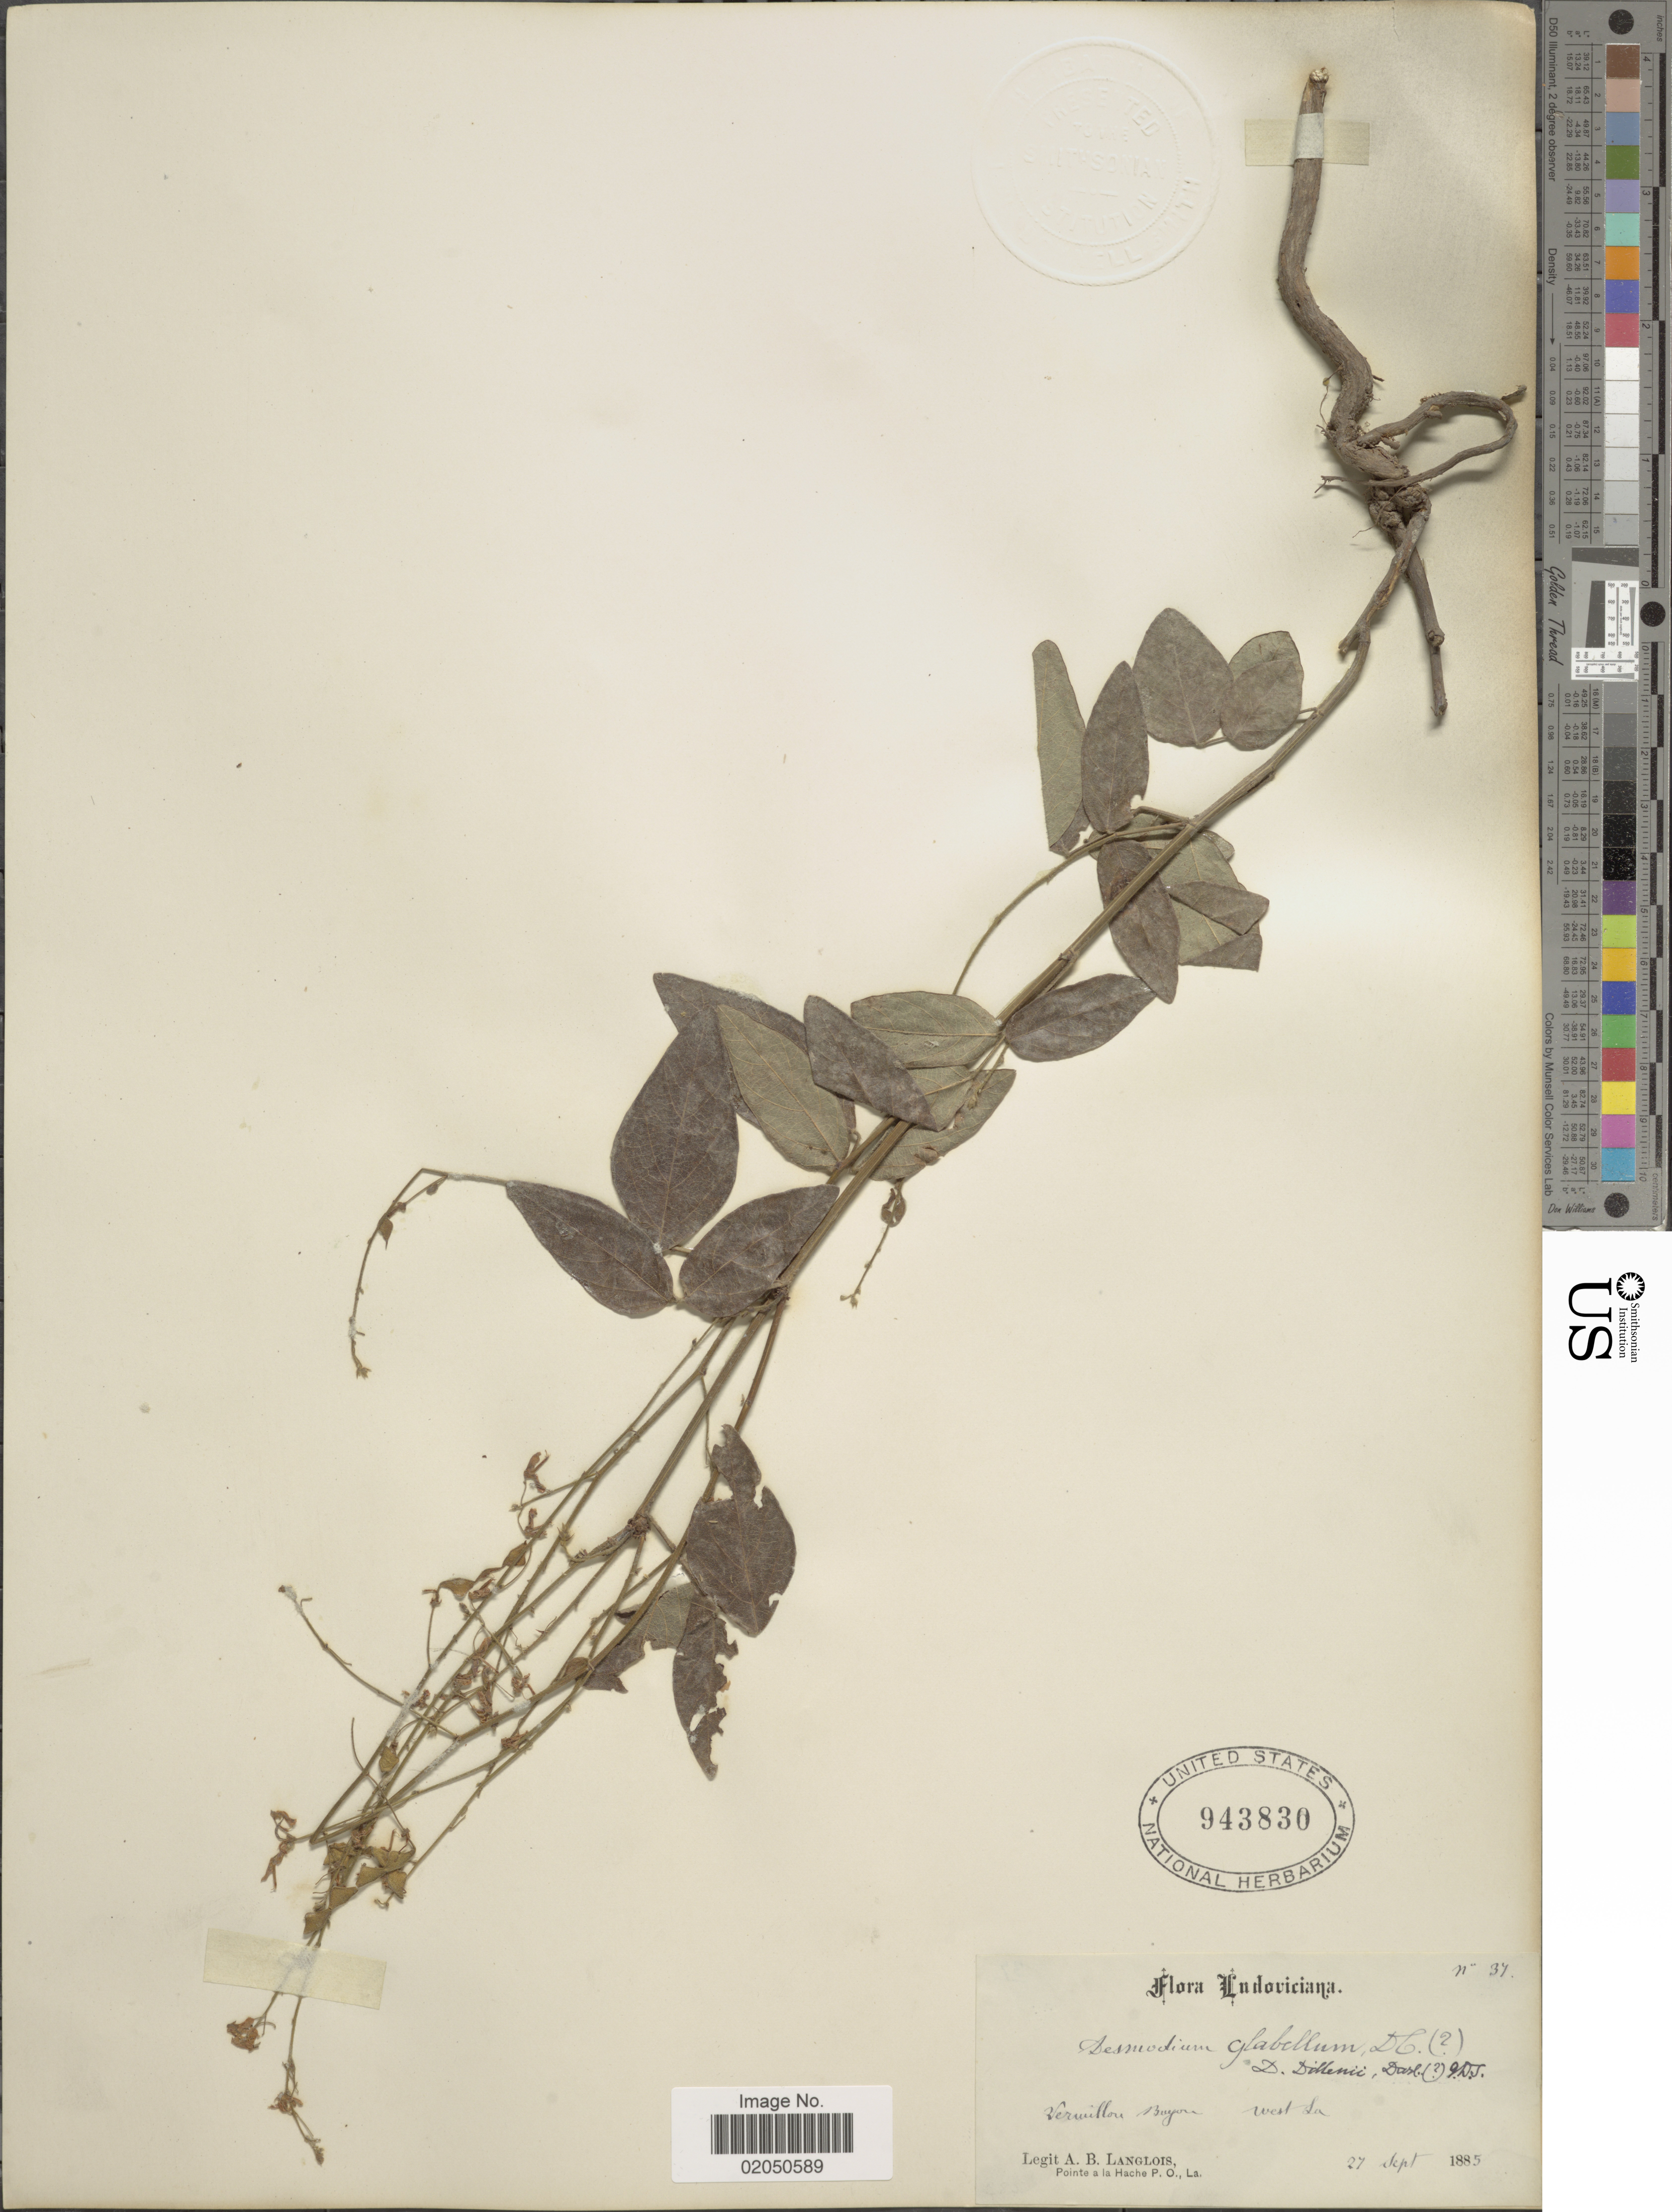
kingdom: Plantae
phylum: Tracheophyta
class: Magnoliopsida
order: Fabales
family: Fabaceae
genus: Desmodium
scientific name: Desmodium glabellum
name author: (Michx.) DC.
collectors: A. Langlois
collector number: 37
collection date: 1885-09-27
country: United States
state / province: Louisiana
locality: Vermillion Bayou, West La.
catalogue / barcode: US 943830